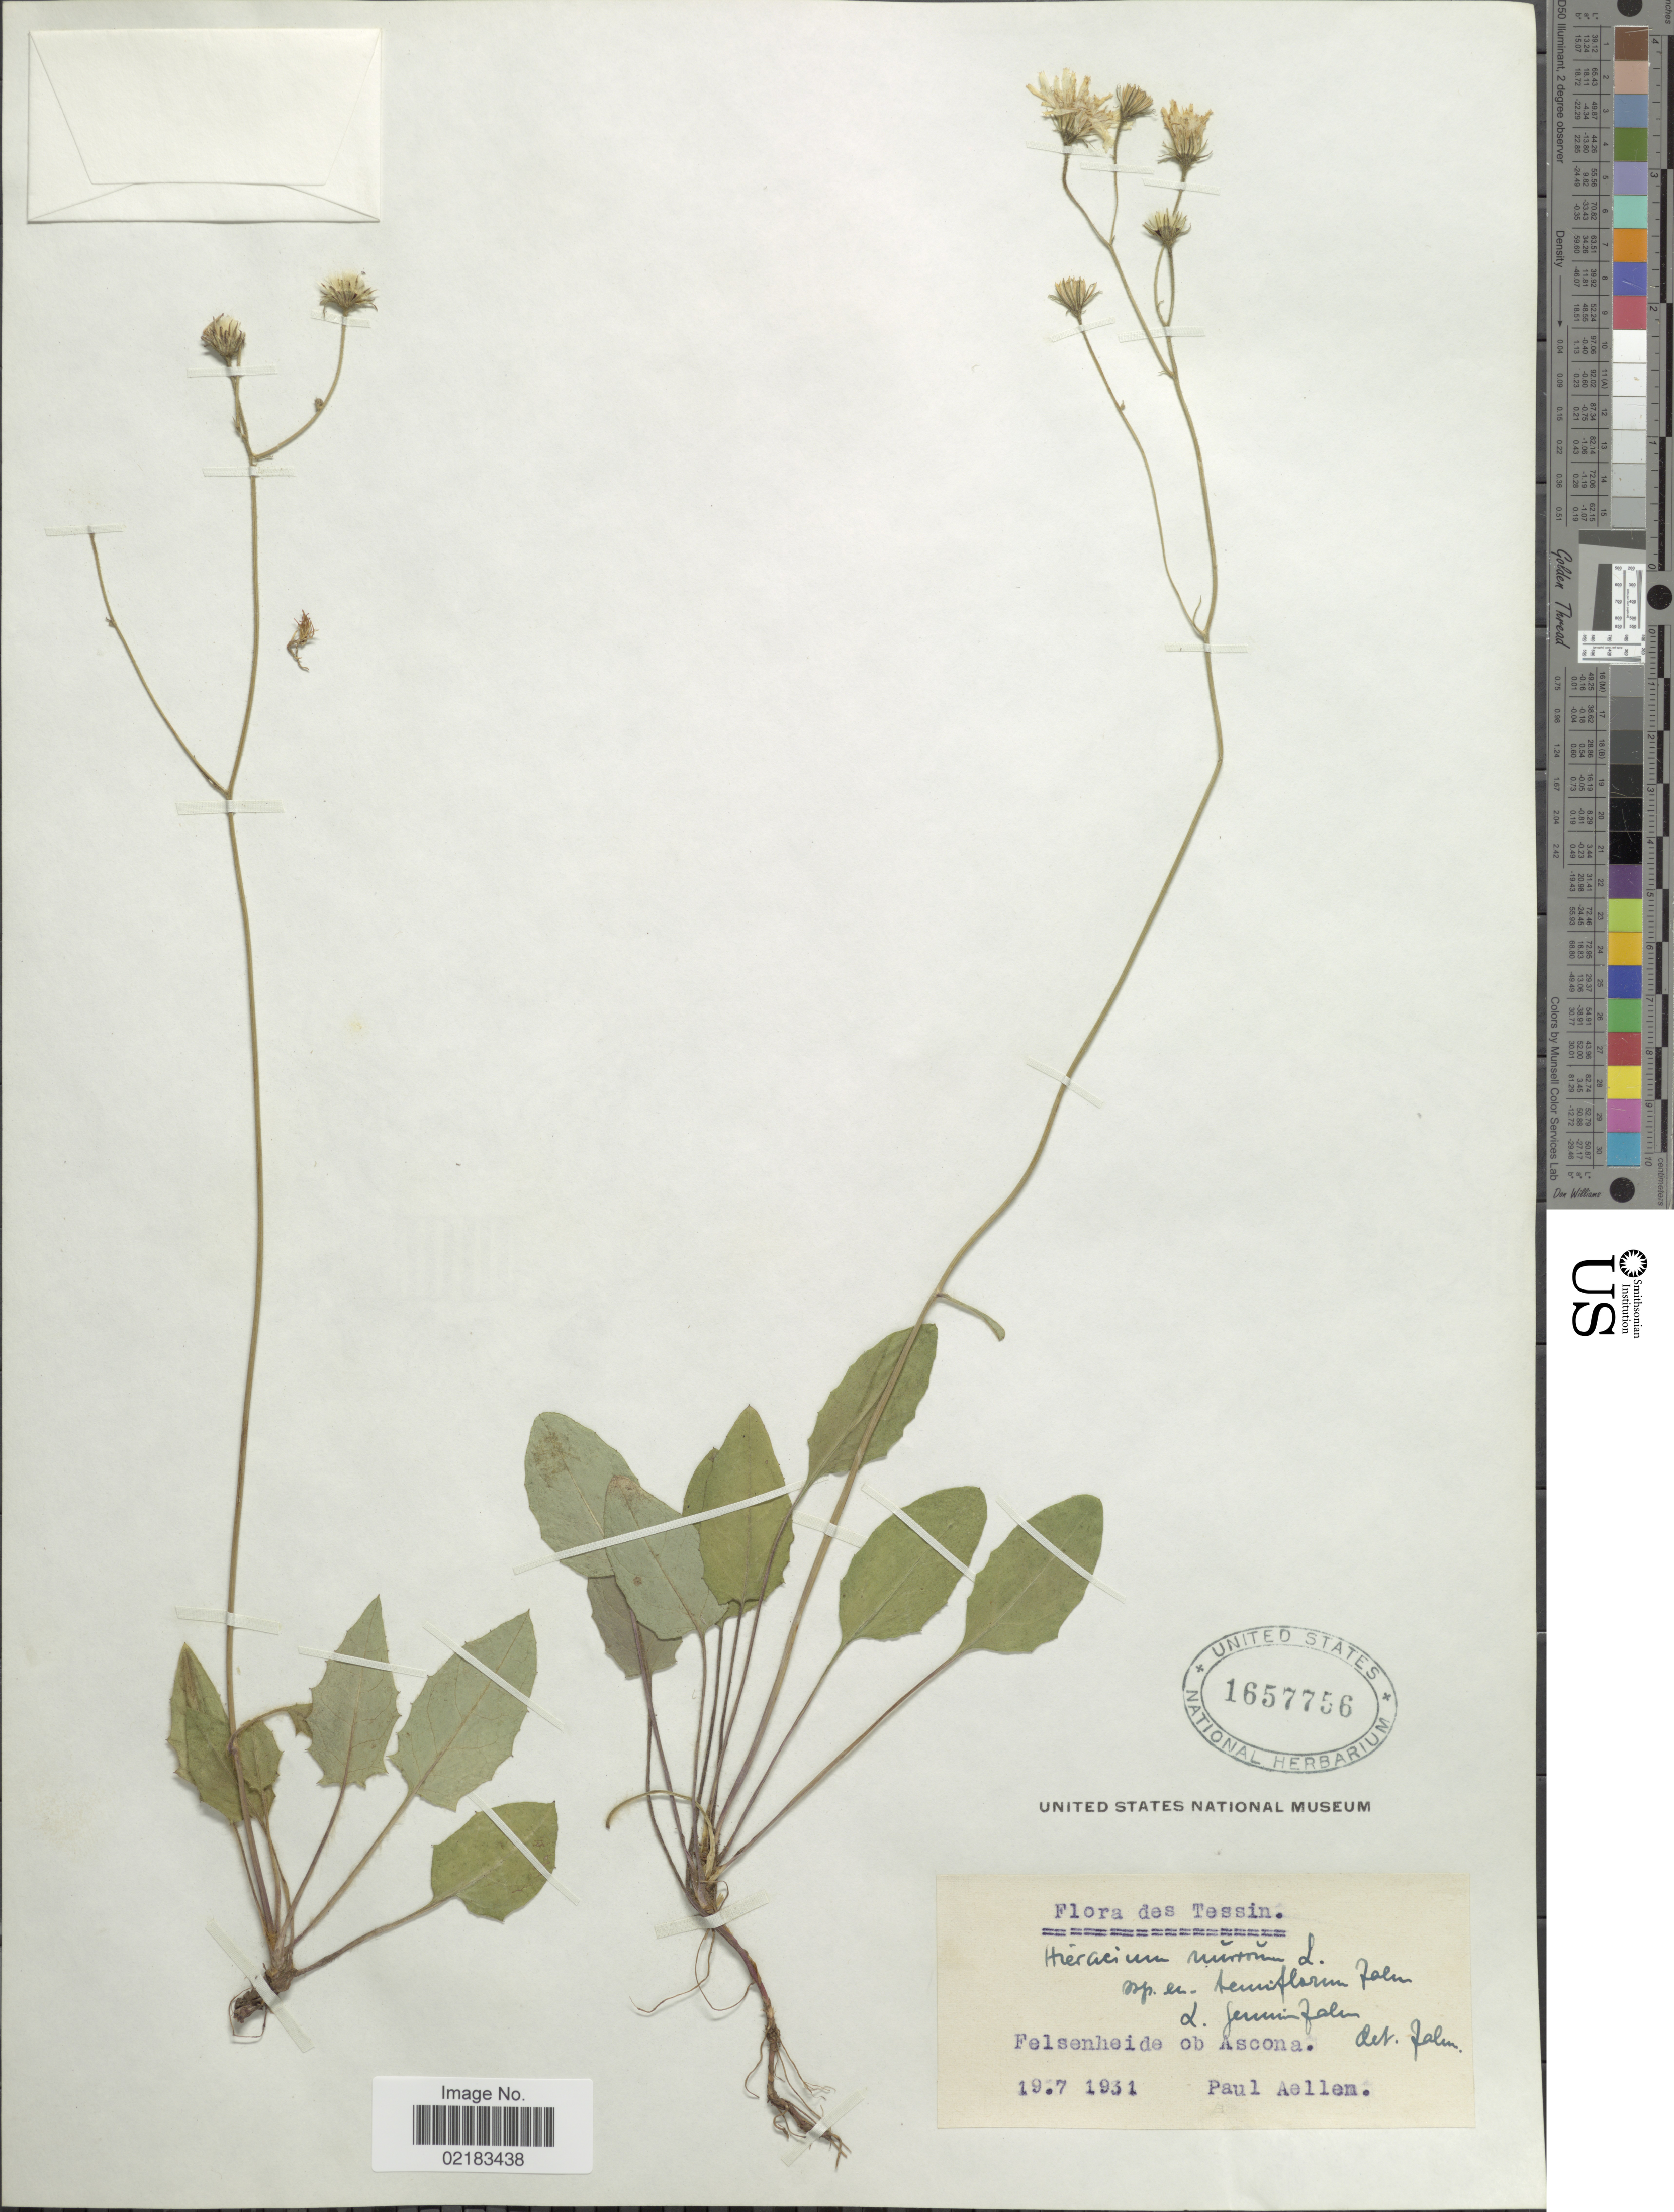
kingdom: Plantae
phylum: Tracheophyta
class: Magnoliopsida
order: Asterales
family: Asteraceae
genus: Hieracium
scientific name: Hieracium murorum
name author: L.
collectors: P. Aellen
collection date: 1931-07-19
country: Switzerland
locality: Des Tessin, Felsenheide ob Ascona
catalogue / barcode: US 1657756